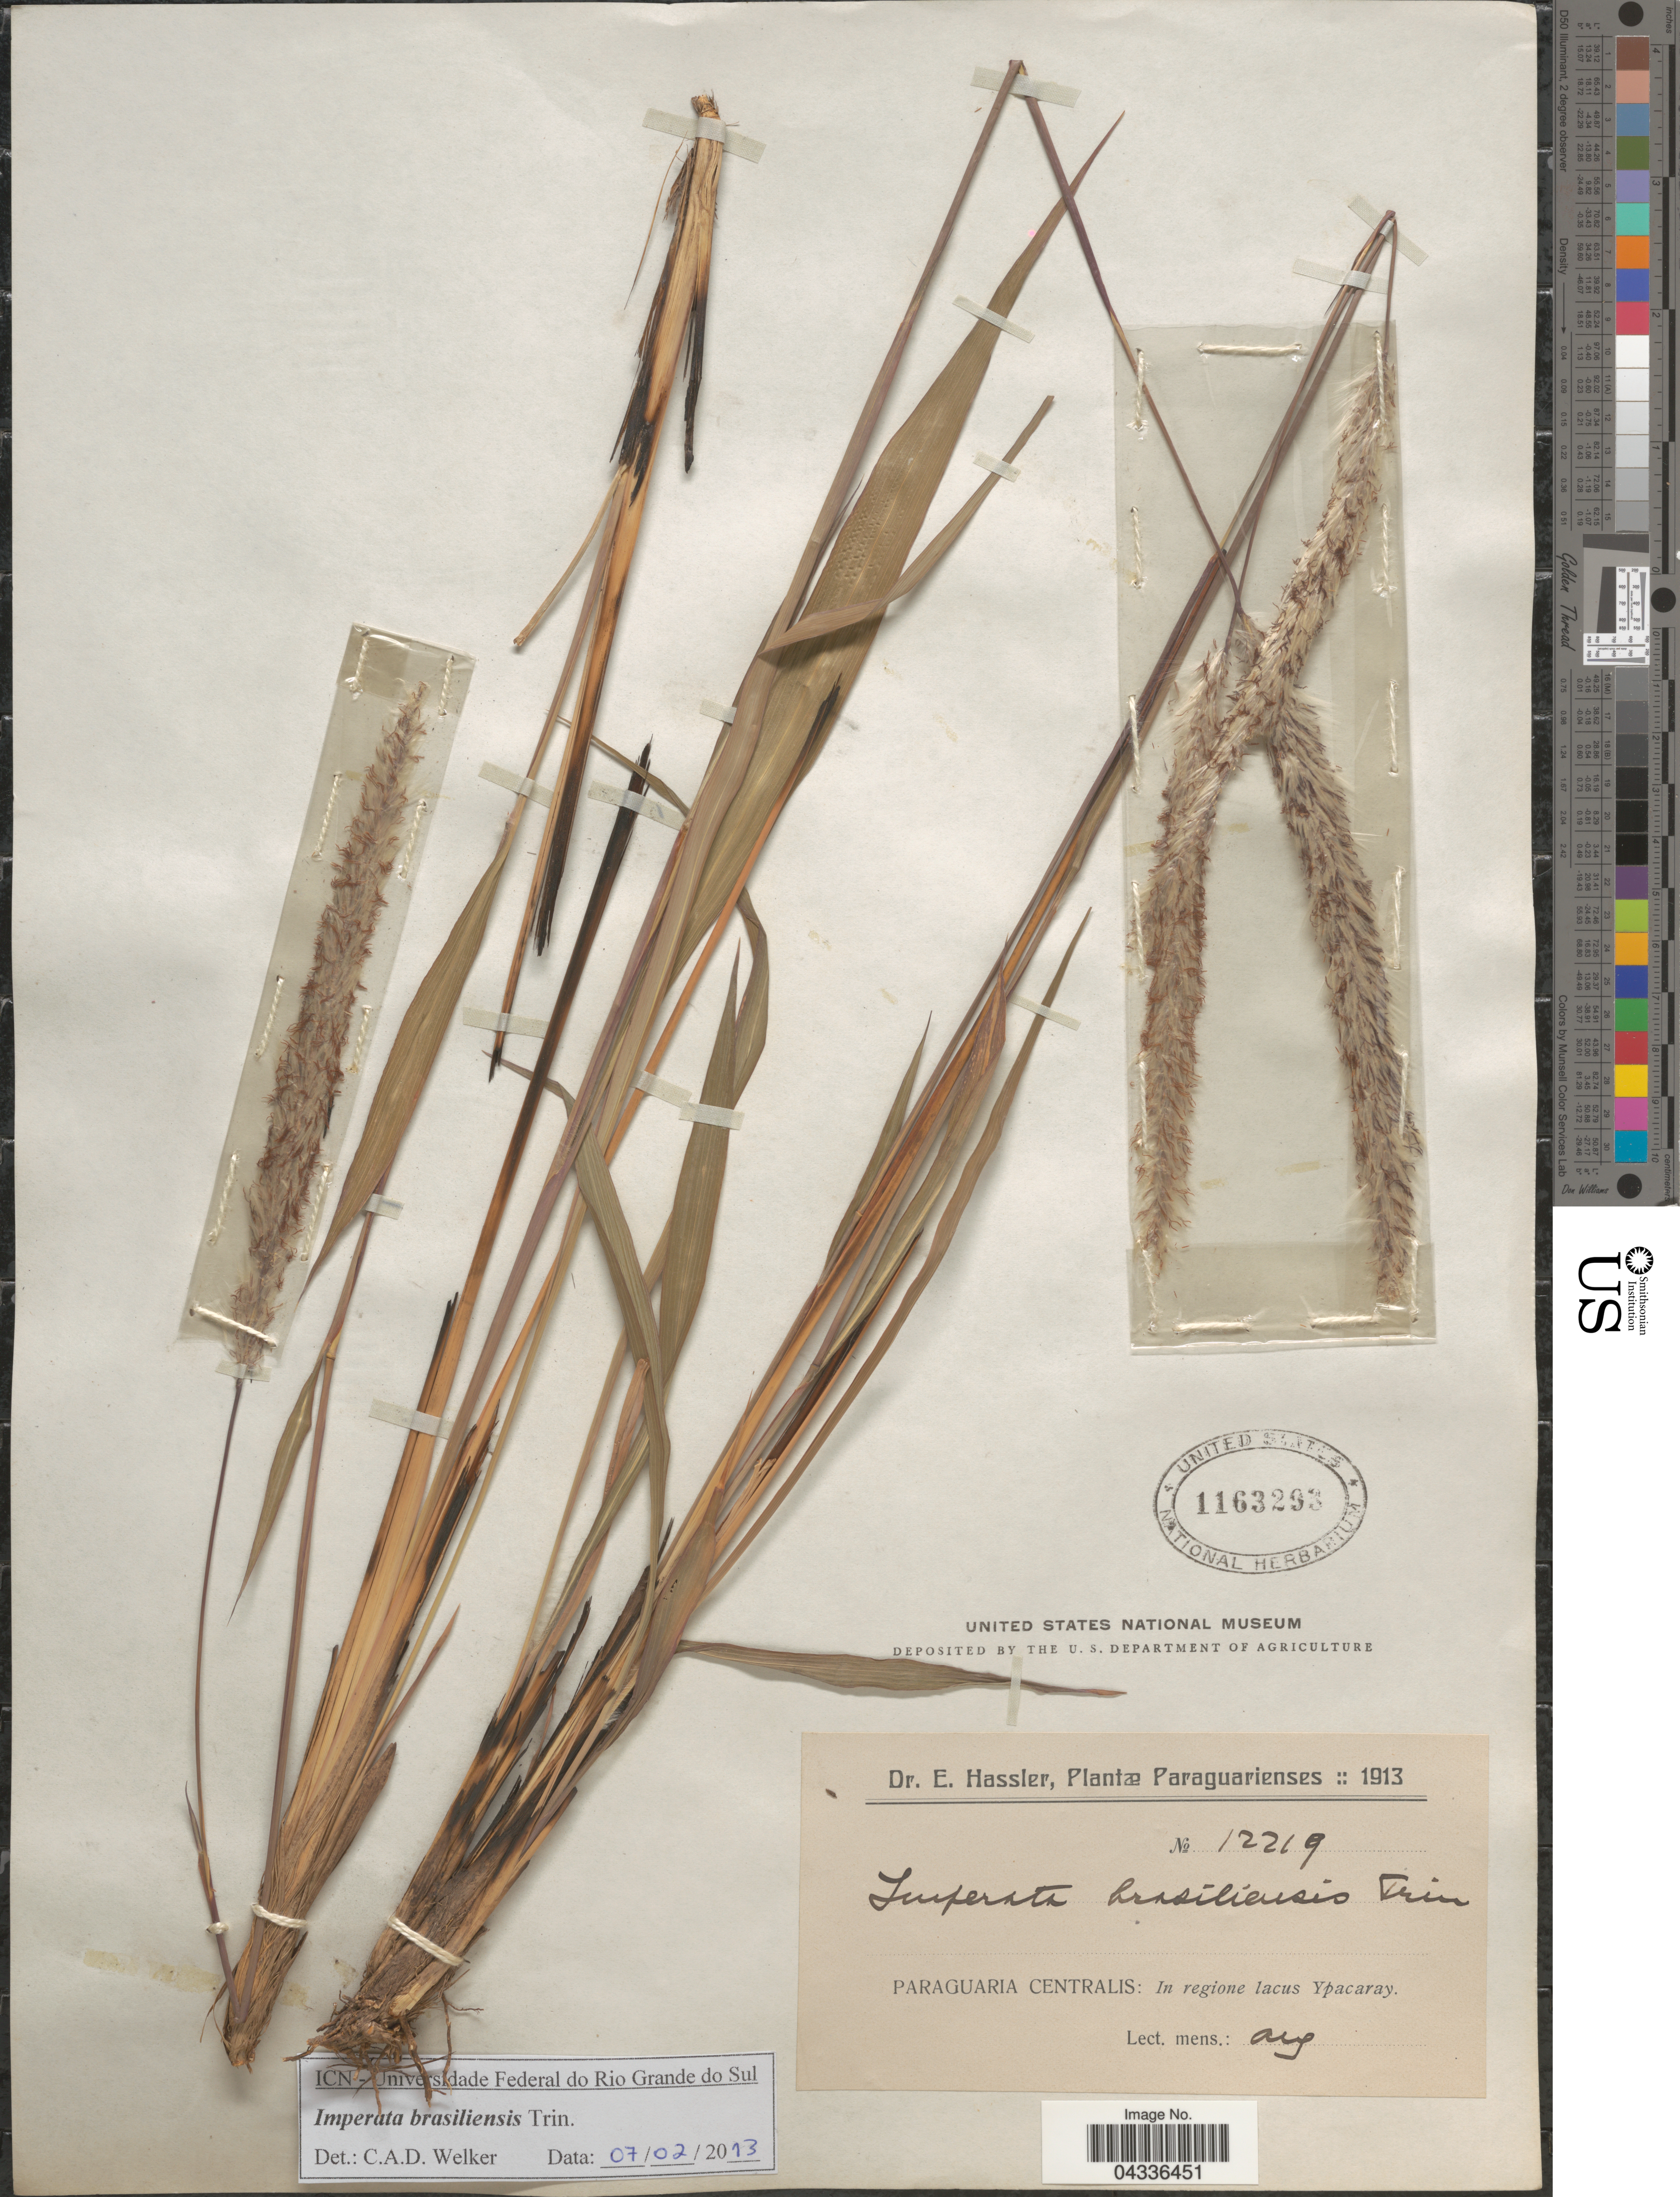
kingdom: Plantae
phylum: Tracheophyta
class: Liliopsida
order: Poales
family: Poaceae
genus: Imperata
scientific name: Imperata brasiliensis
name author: Trin.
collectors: E. Hassler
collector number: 12219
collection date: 1913-08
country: Paraguay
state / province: Paraguari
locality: Paraguaria Centralis: In regione lacus Ypacaray.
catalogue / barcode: US 1163293